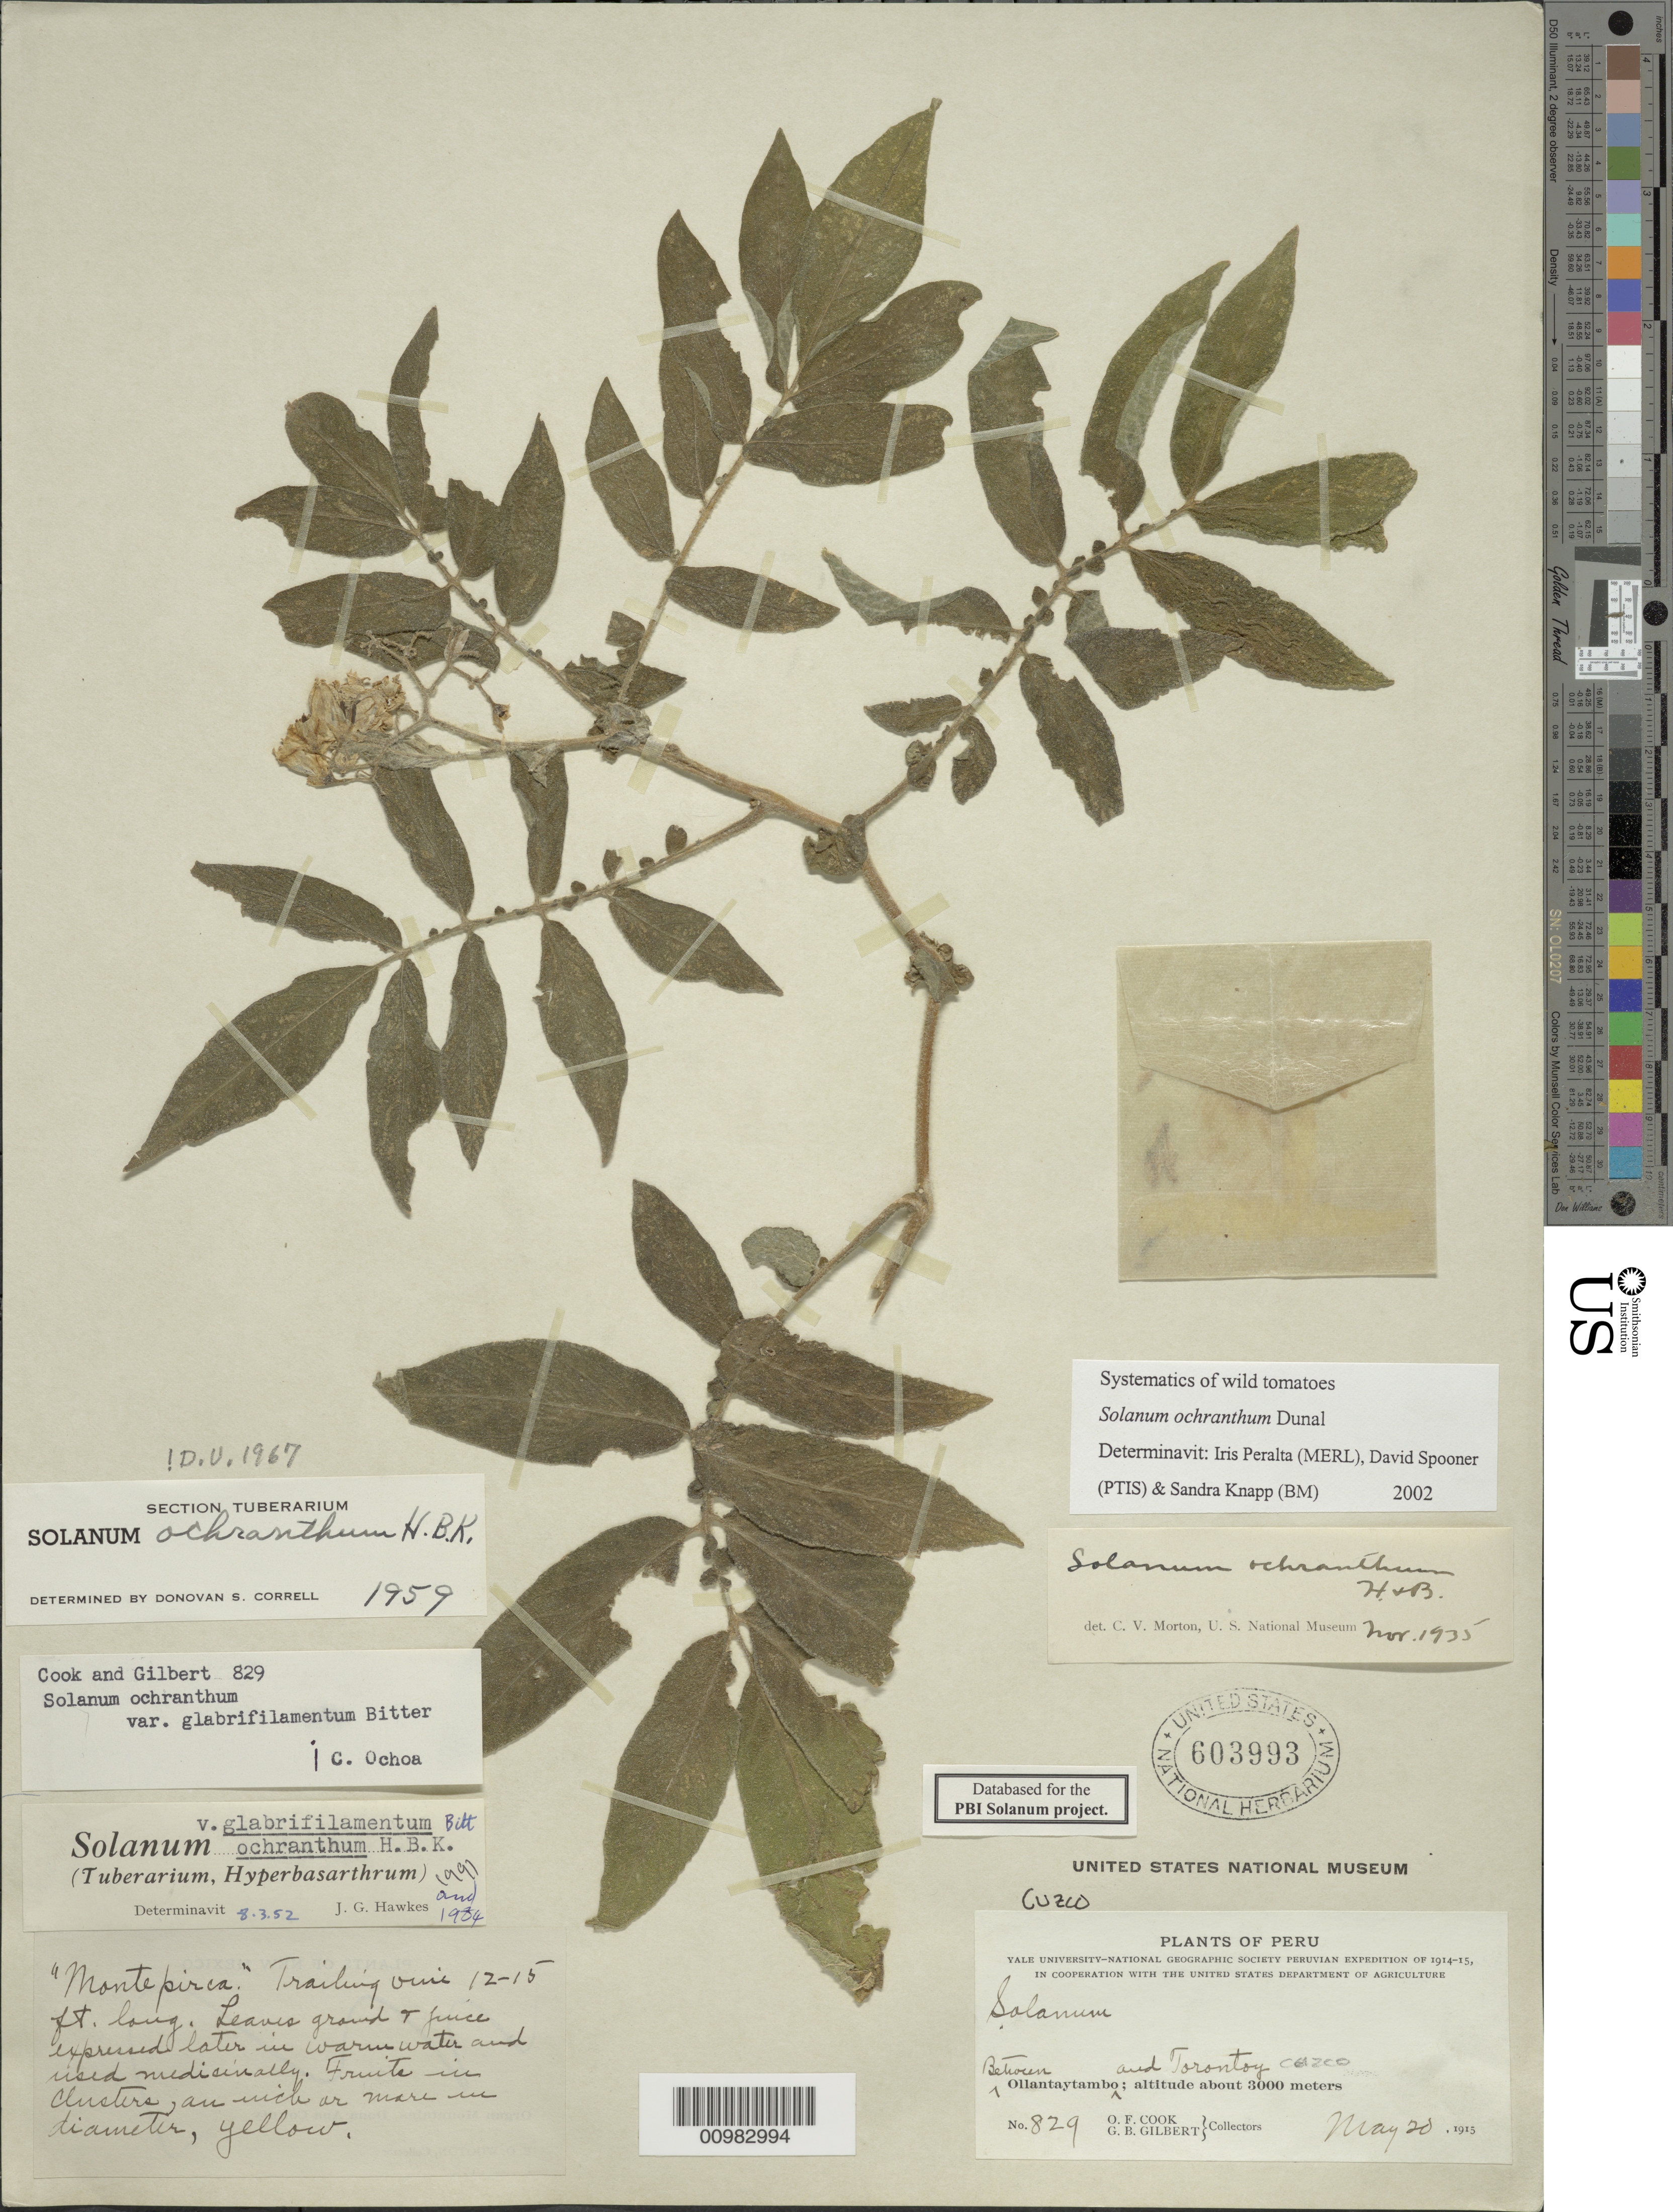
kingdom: Plantae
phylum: Tracheophyta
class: Magnoliopsida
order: Solanales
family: Solanaceae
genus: Solanum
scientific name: Solanum ochranthum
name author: Dunal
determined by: Peralta, Iris E.; Knapp, S. D.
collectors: O. F. Cook & G. B. Gilbert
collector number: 829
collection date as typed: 20 May 1915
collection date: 1915-05-20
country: Peru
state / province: Cusco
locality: between Ollantaytambo and Torontoy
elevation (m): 3000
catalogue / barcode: US 603993